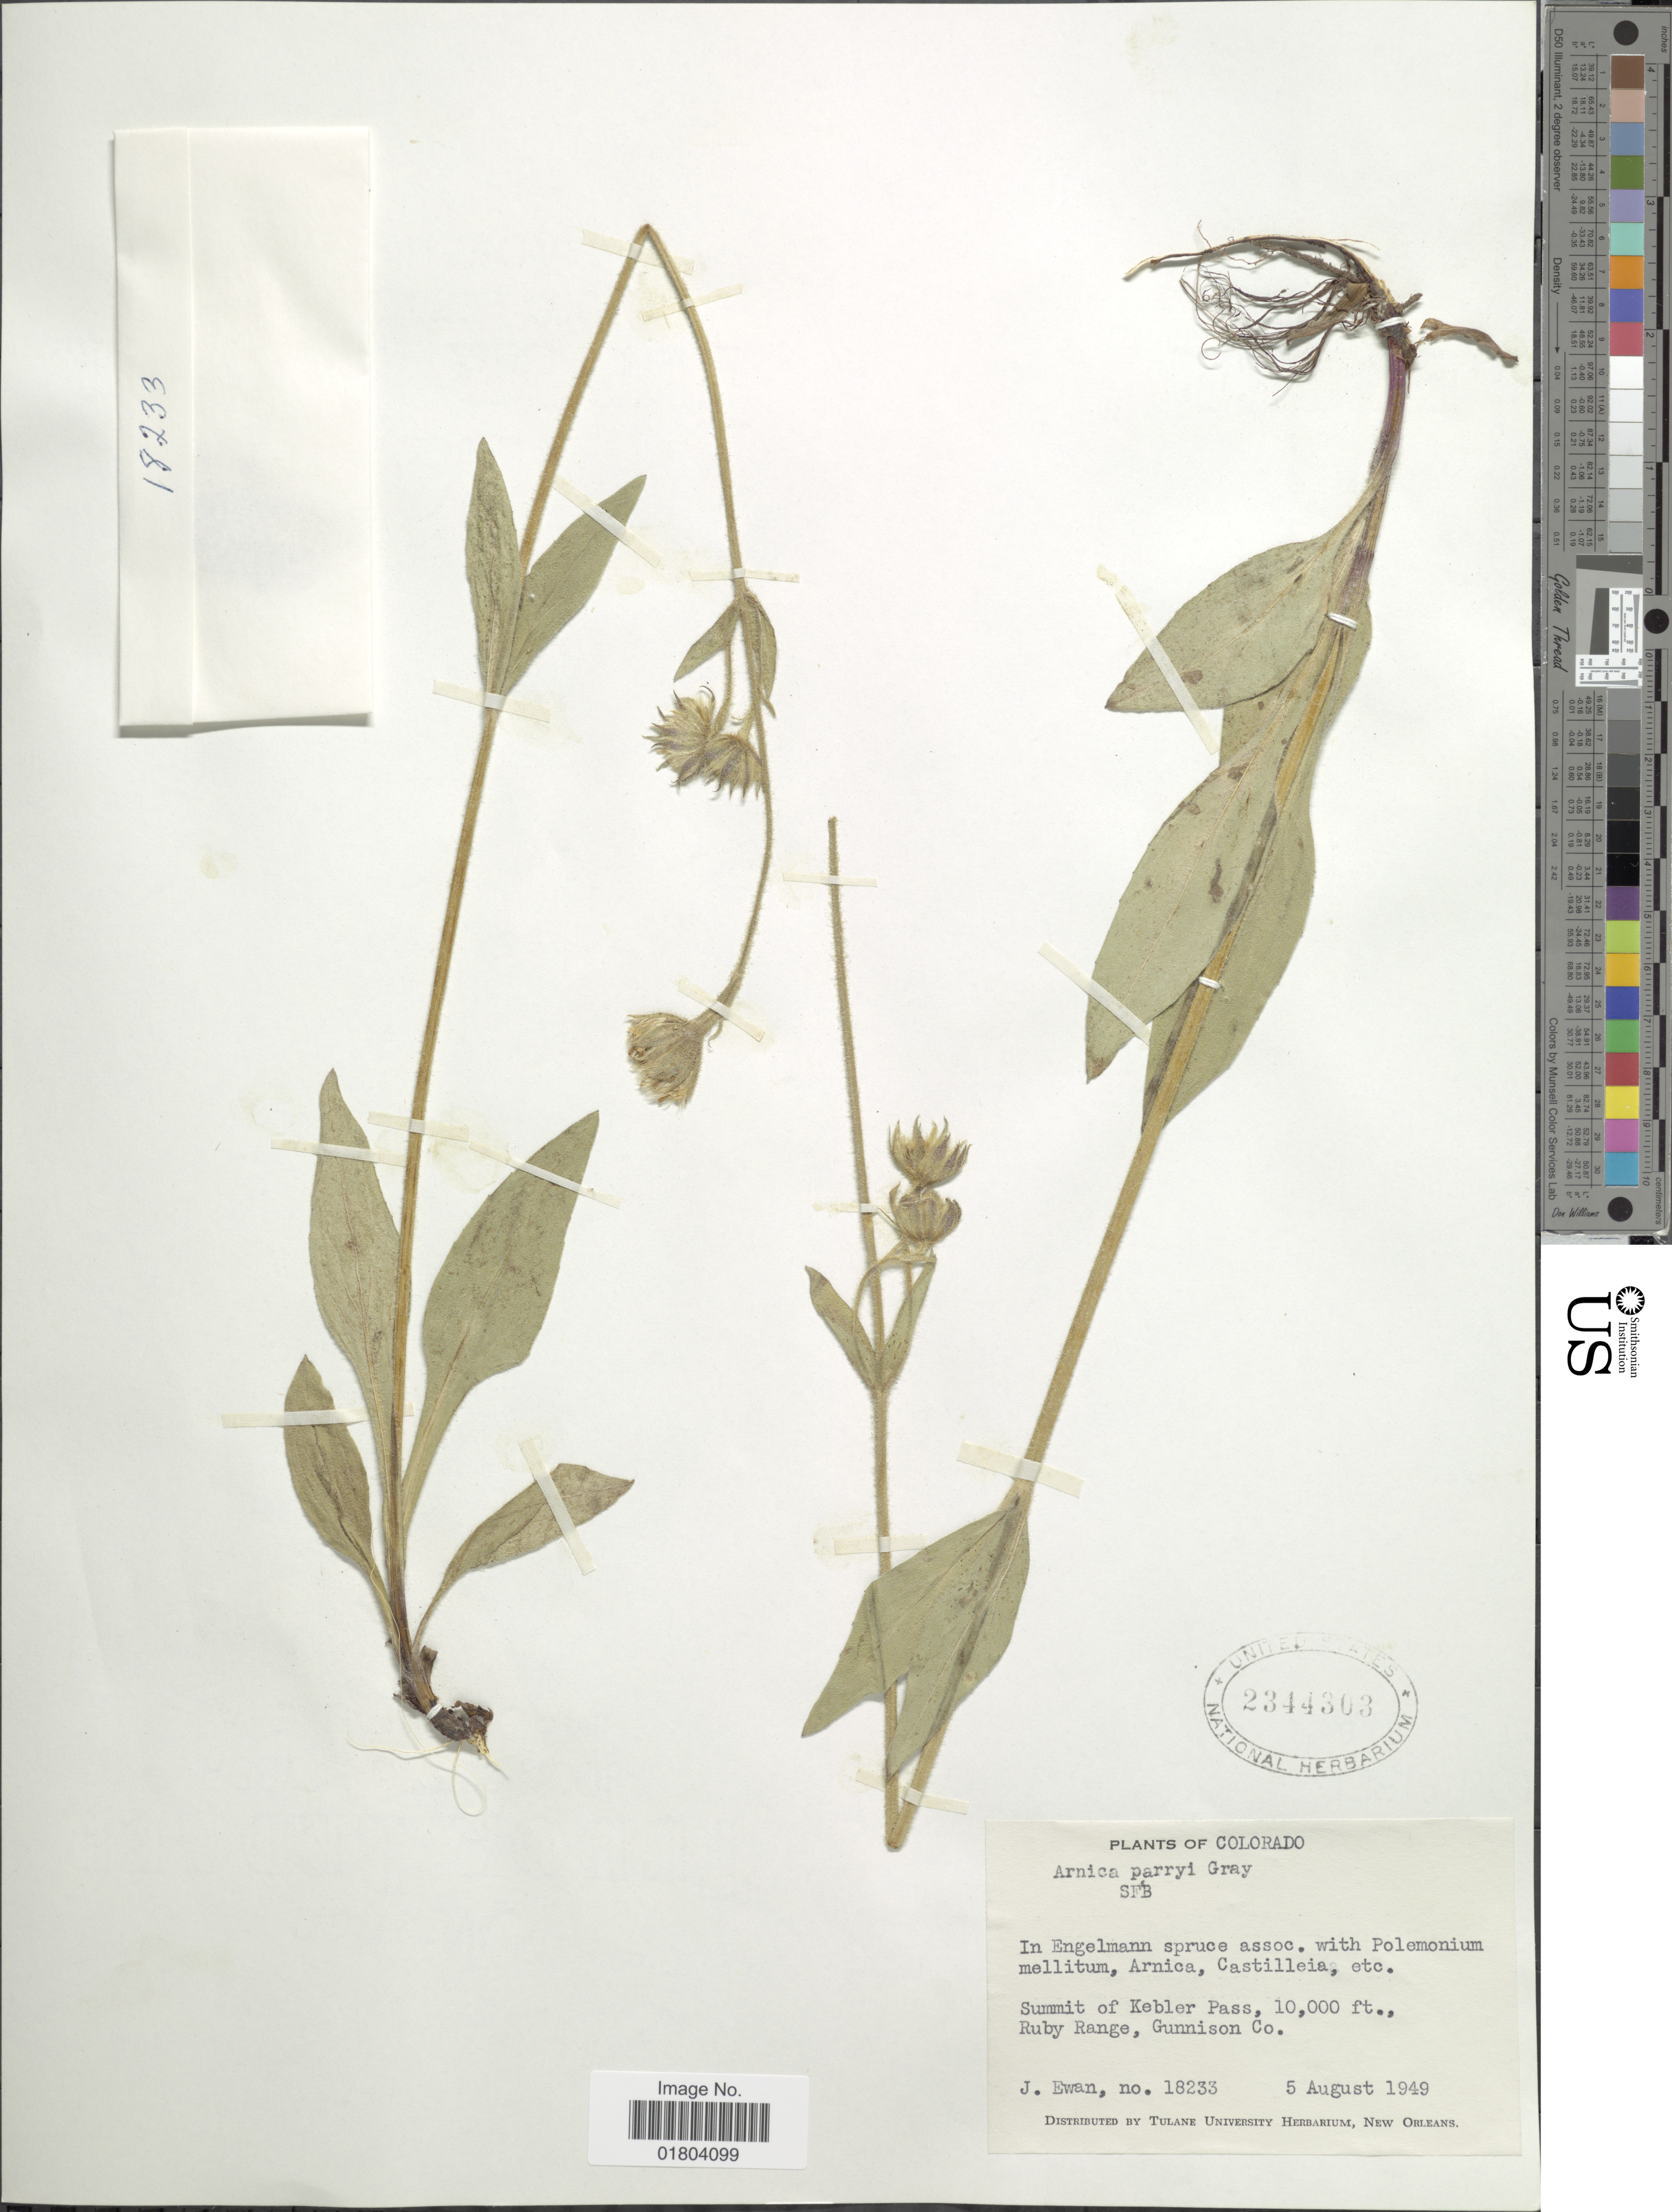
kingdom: Plantae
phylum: Tracheophyta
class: Magnoliopsida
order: Asterales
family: Asteraceae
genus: Arnica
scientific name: Arnica parryi subsp. genuina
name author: Maguire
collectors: J. A. Ewan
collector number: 18233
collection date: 1949-08-05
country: United States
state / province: Colorado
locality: Summit of Kebler Pass, Ruby Range, Gunnison Co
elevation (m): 3048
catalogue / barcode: US 2344303